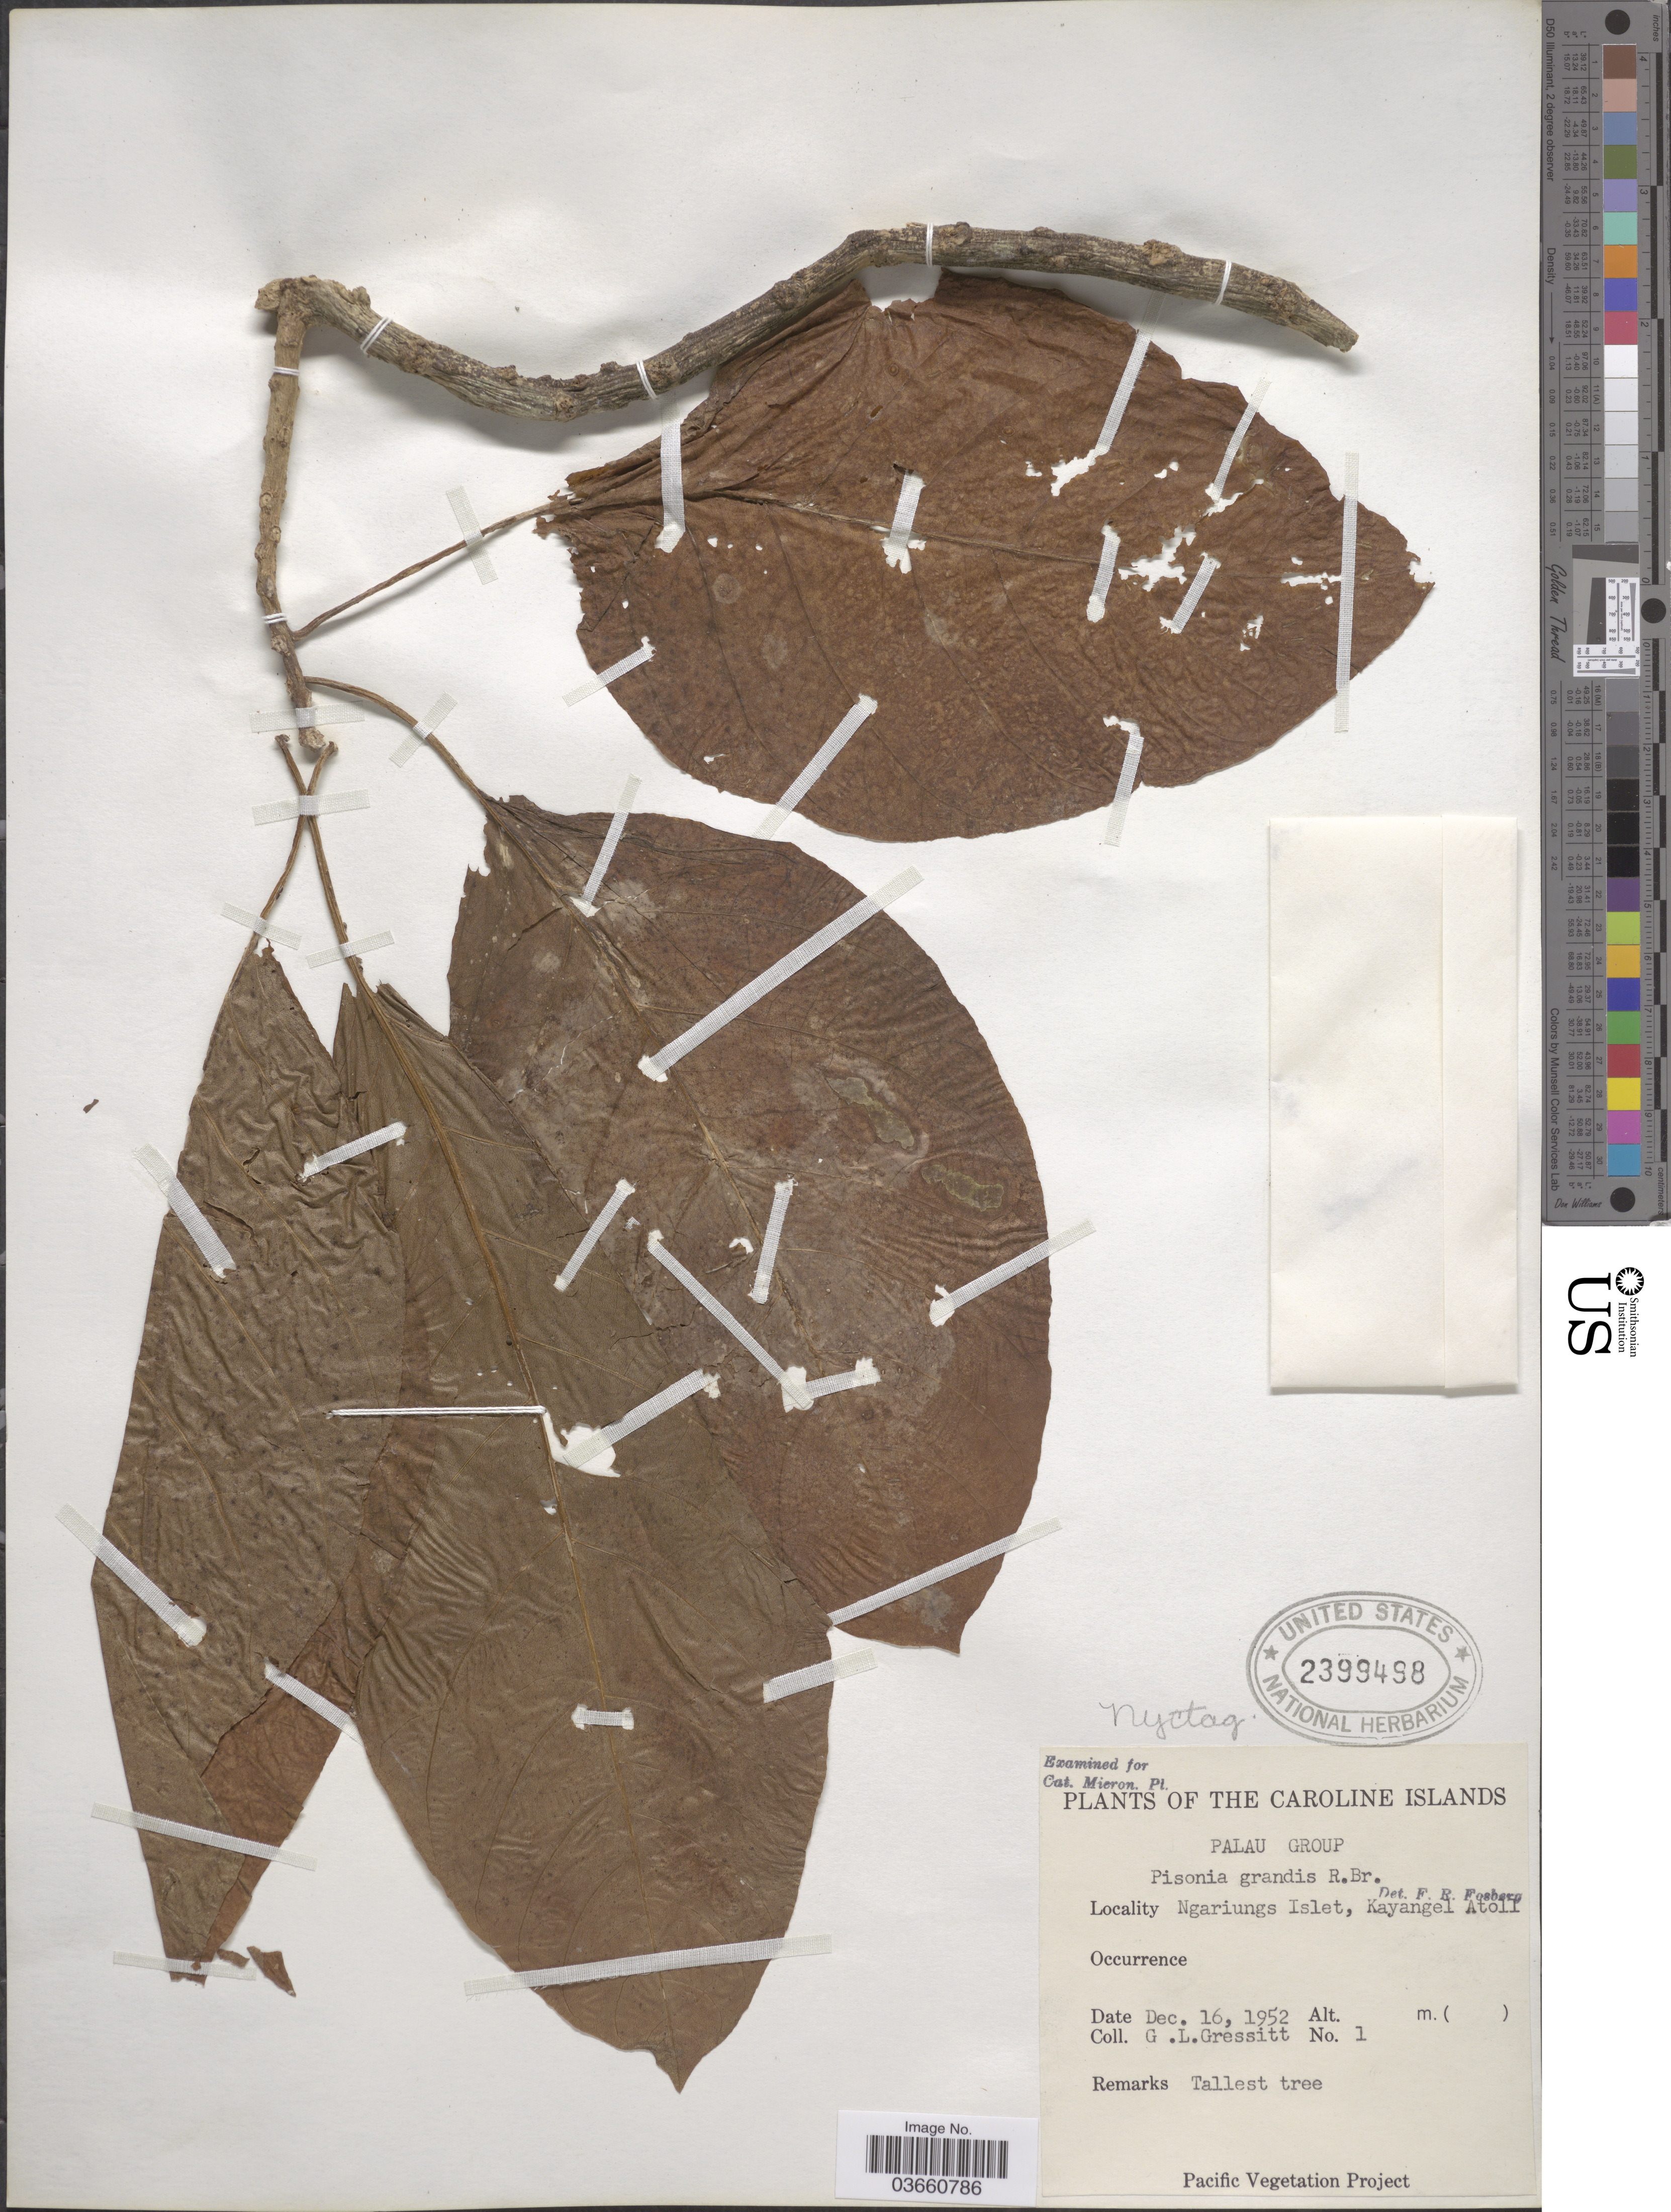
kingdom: Plantae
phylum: Tracheophyta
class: Magnoliopsida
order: Caryophyllales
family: Nyctaginaceae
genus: Pisonia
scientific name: Pisonia grandis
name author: R. Br.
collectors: G. Gressitt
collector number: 1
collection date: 1952-12-16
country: Palau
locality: The Caroline Islands. Palau Group. Ngariungs Islet, Kayangel Atoll.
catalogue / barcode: US 2399498